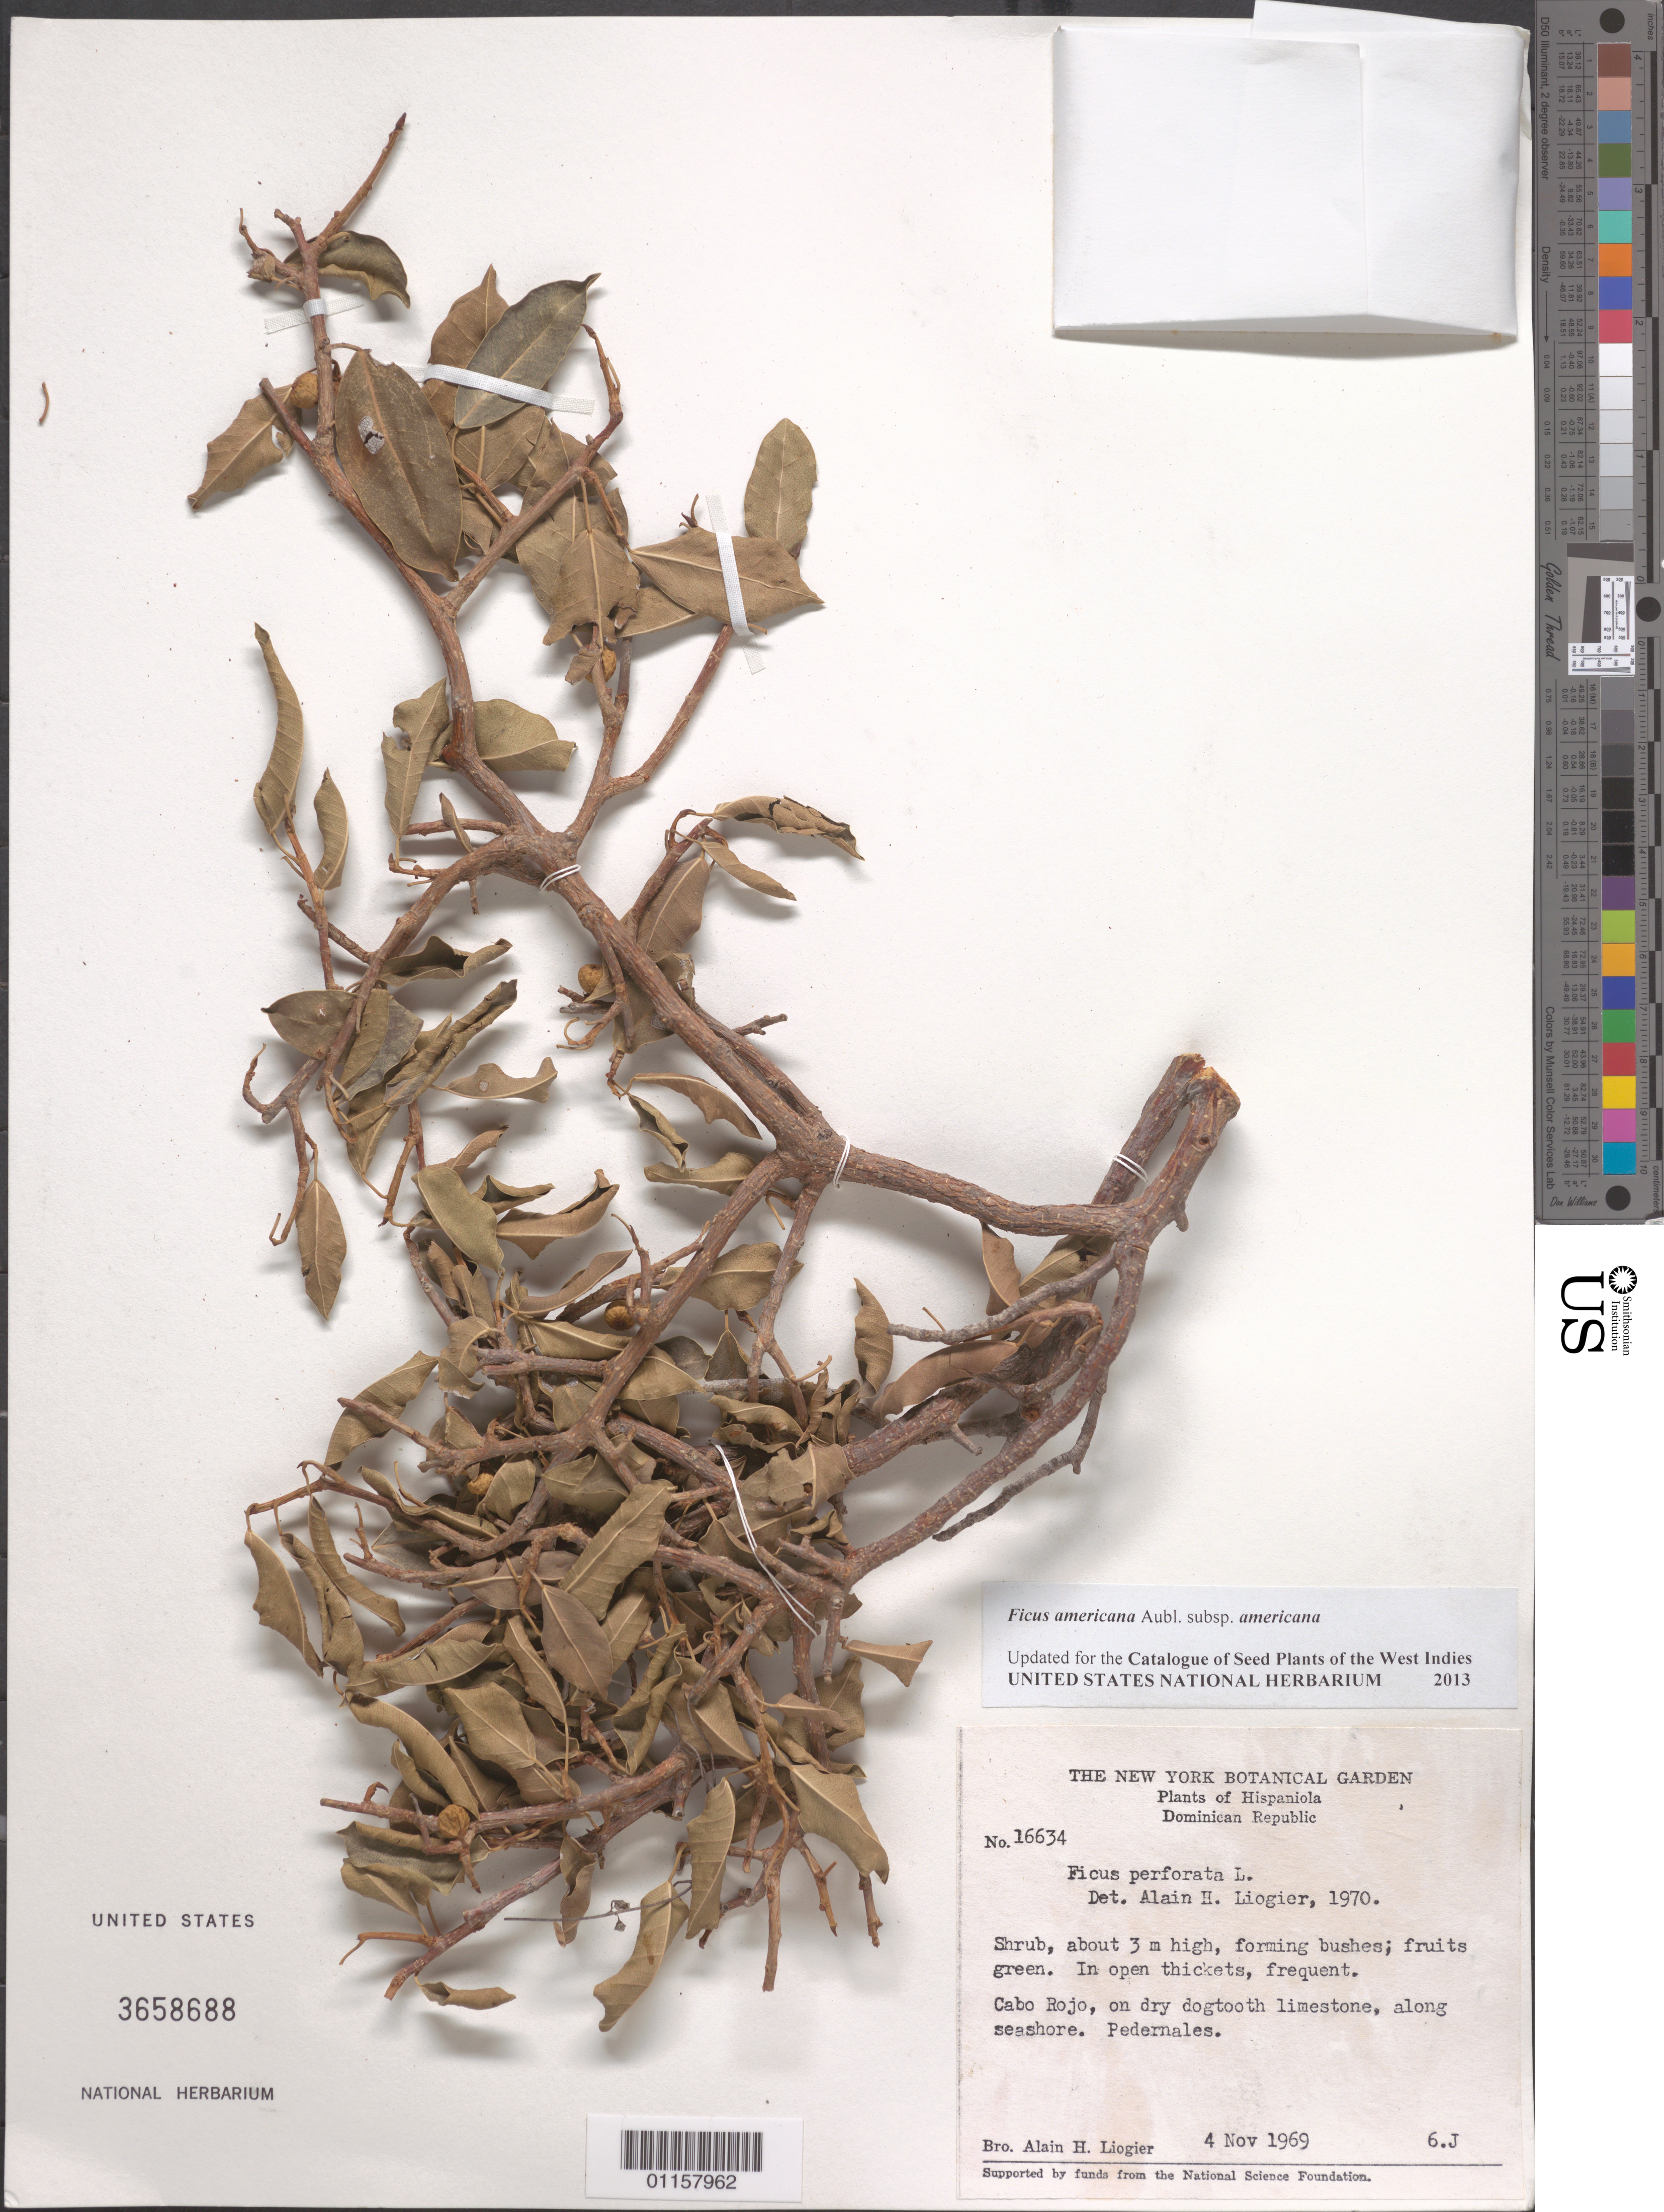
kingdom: Plantae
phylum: Tracheophyta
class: Magnoliopsida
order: Rosales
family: Moraceae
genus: Ficus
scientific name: Ficus americana subsp. americana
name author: Aubl.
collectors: A. H. Liogier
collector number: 16634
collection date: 1969-11-04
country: Dominican Republic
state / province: Pedernales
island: Hispaniola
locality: Cabo Rojo, Pedernales.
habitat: In open thickets. Frequent.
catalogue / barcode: US 3658688